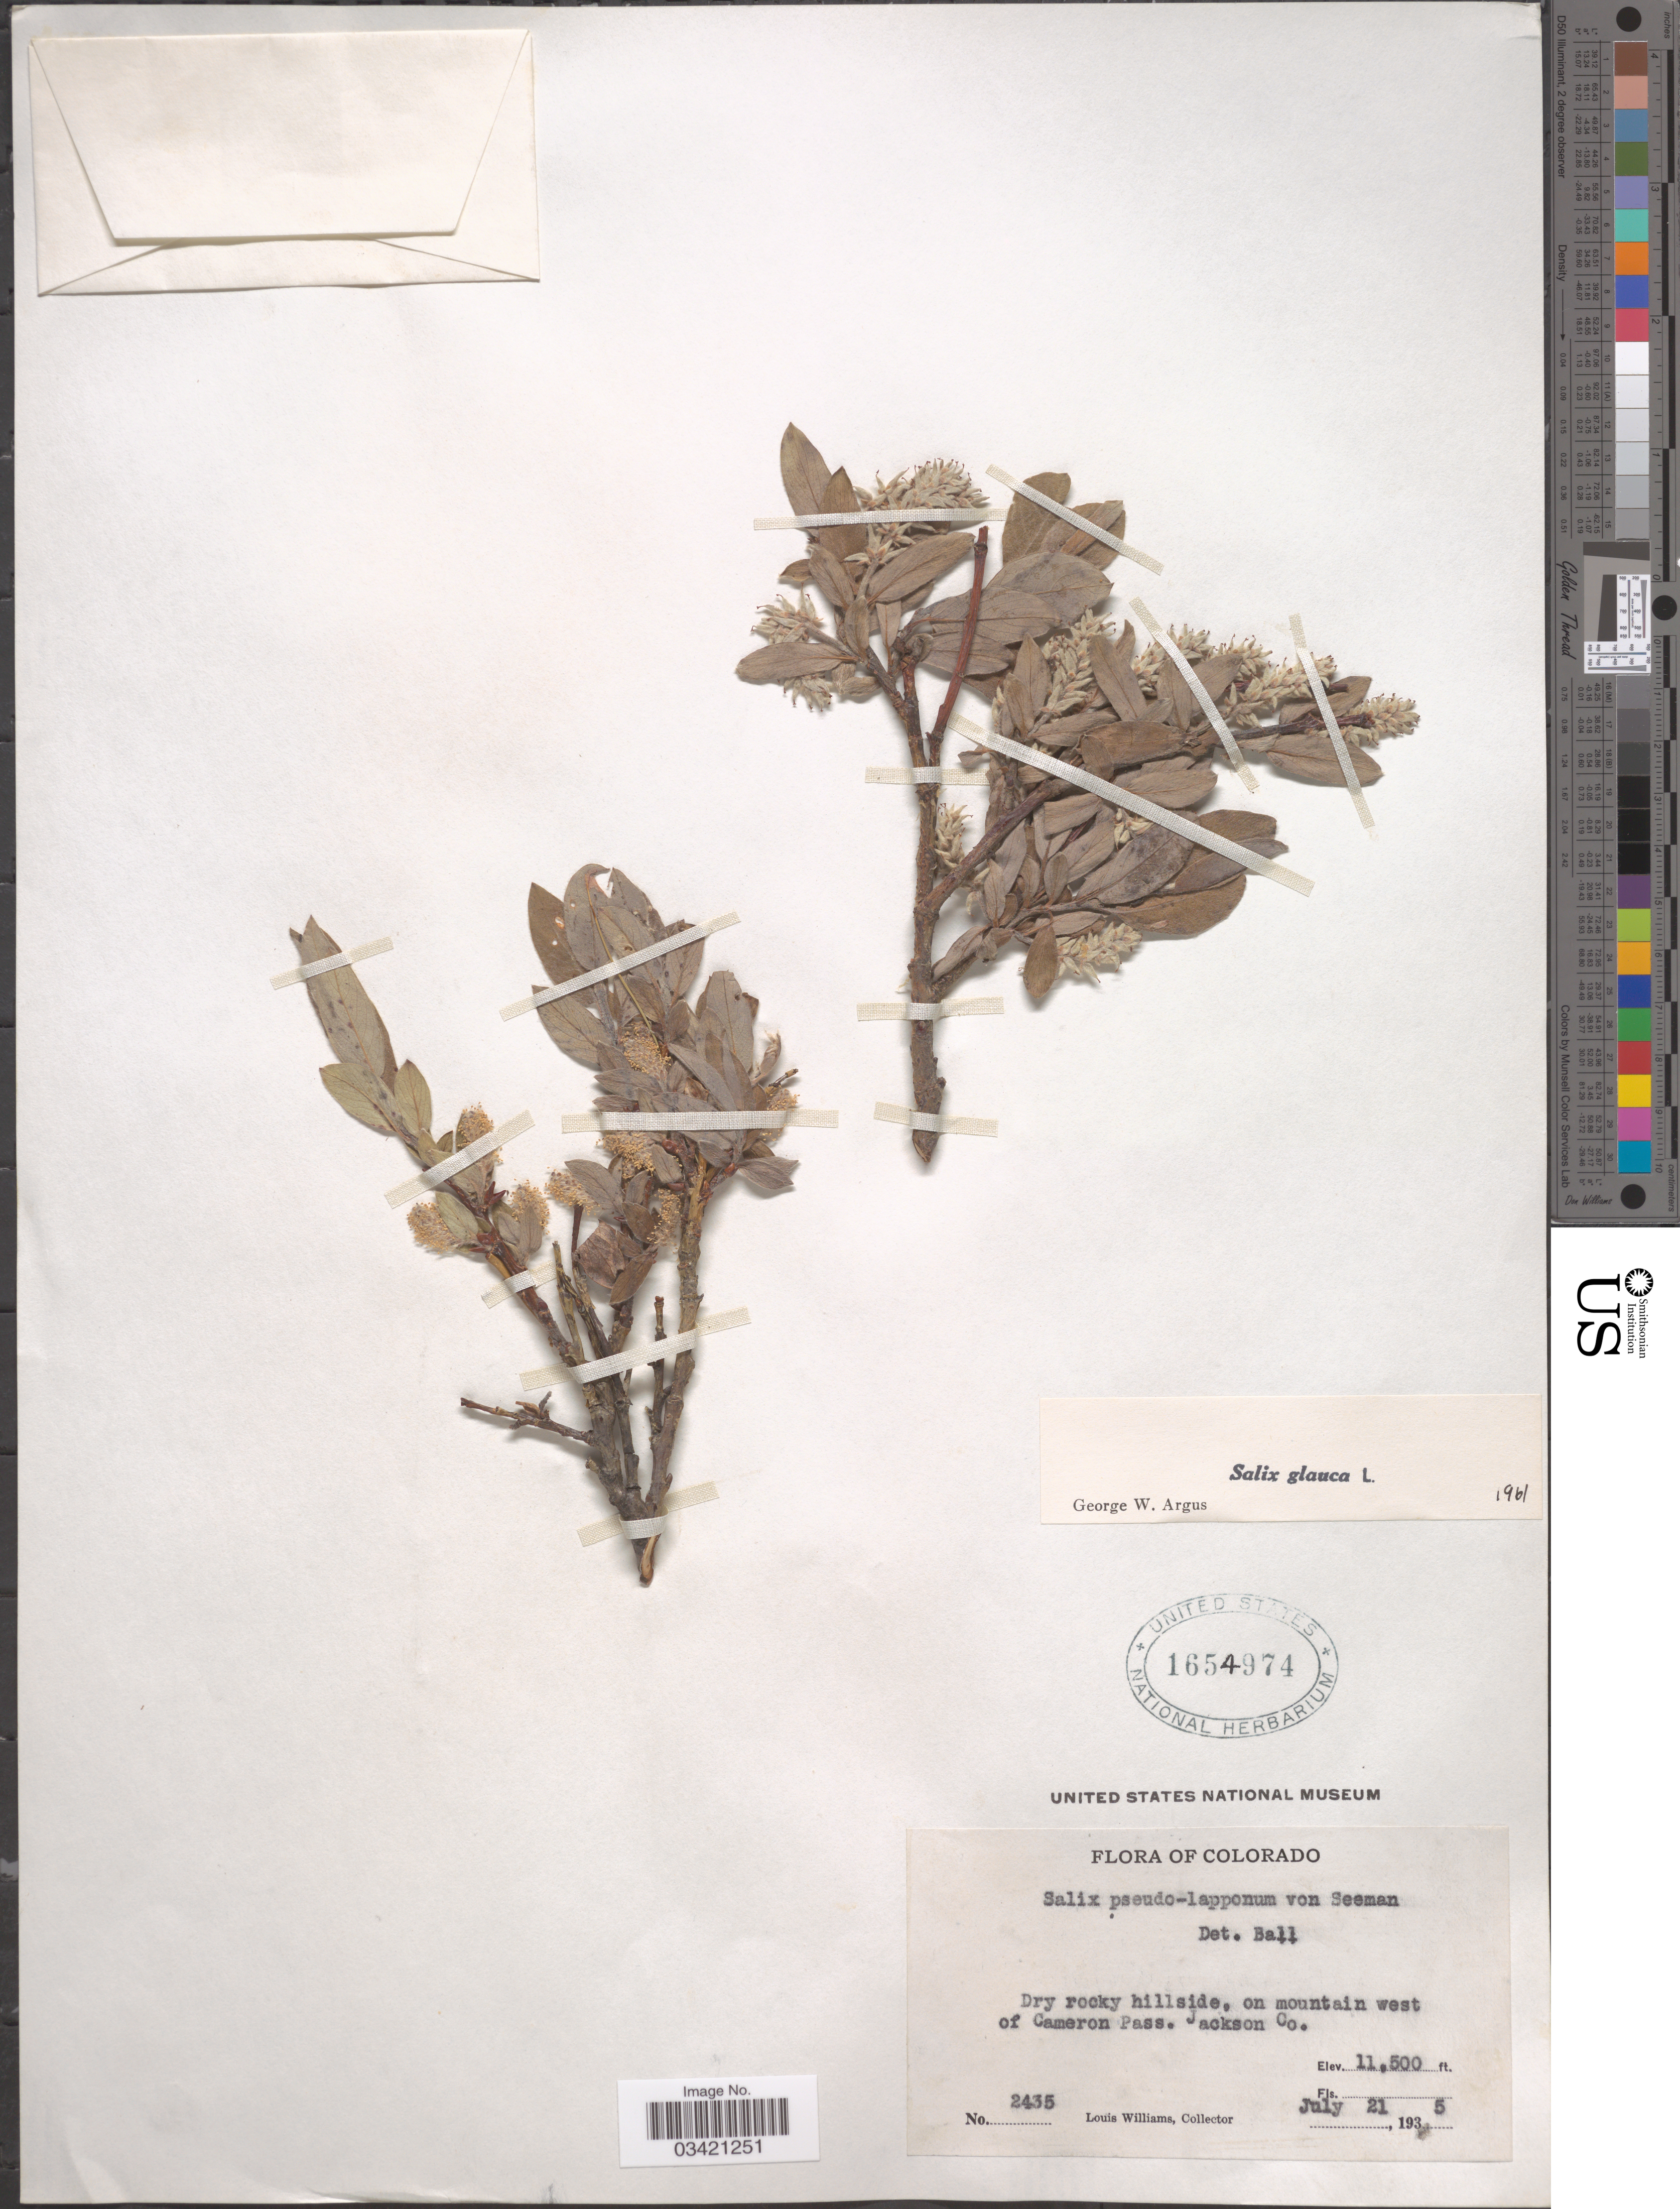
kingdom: Plantae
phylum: Tracheophyta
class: Magnoliopsida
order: Malpighiales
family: Salicaceae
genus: Salix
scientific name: Salix glauca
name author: L.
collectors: L. G. Williams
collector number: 2435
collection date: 1935-07-21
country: United States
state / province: Colorado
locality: On mountain west of Cameron Pass. Jackson Co.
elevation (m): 3505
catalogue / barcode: US 1654974